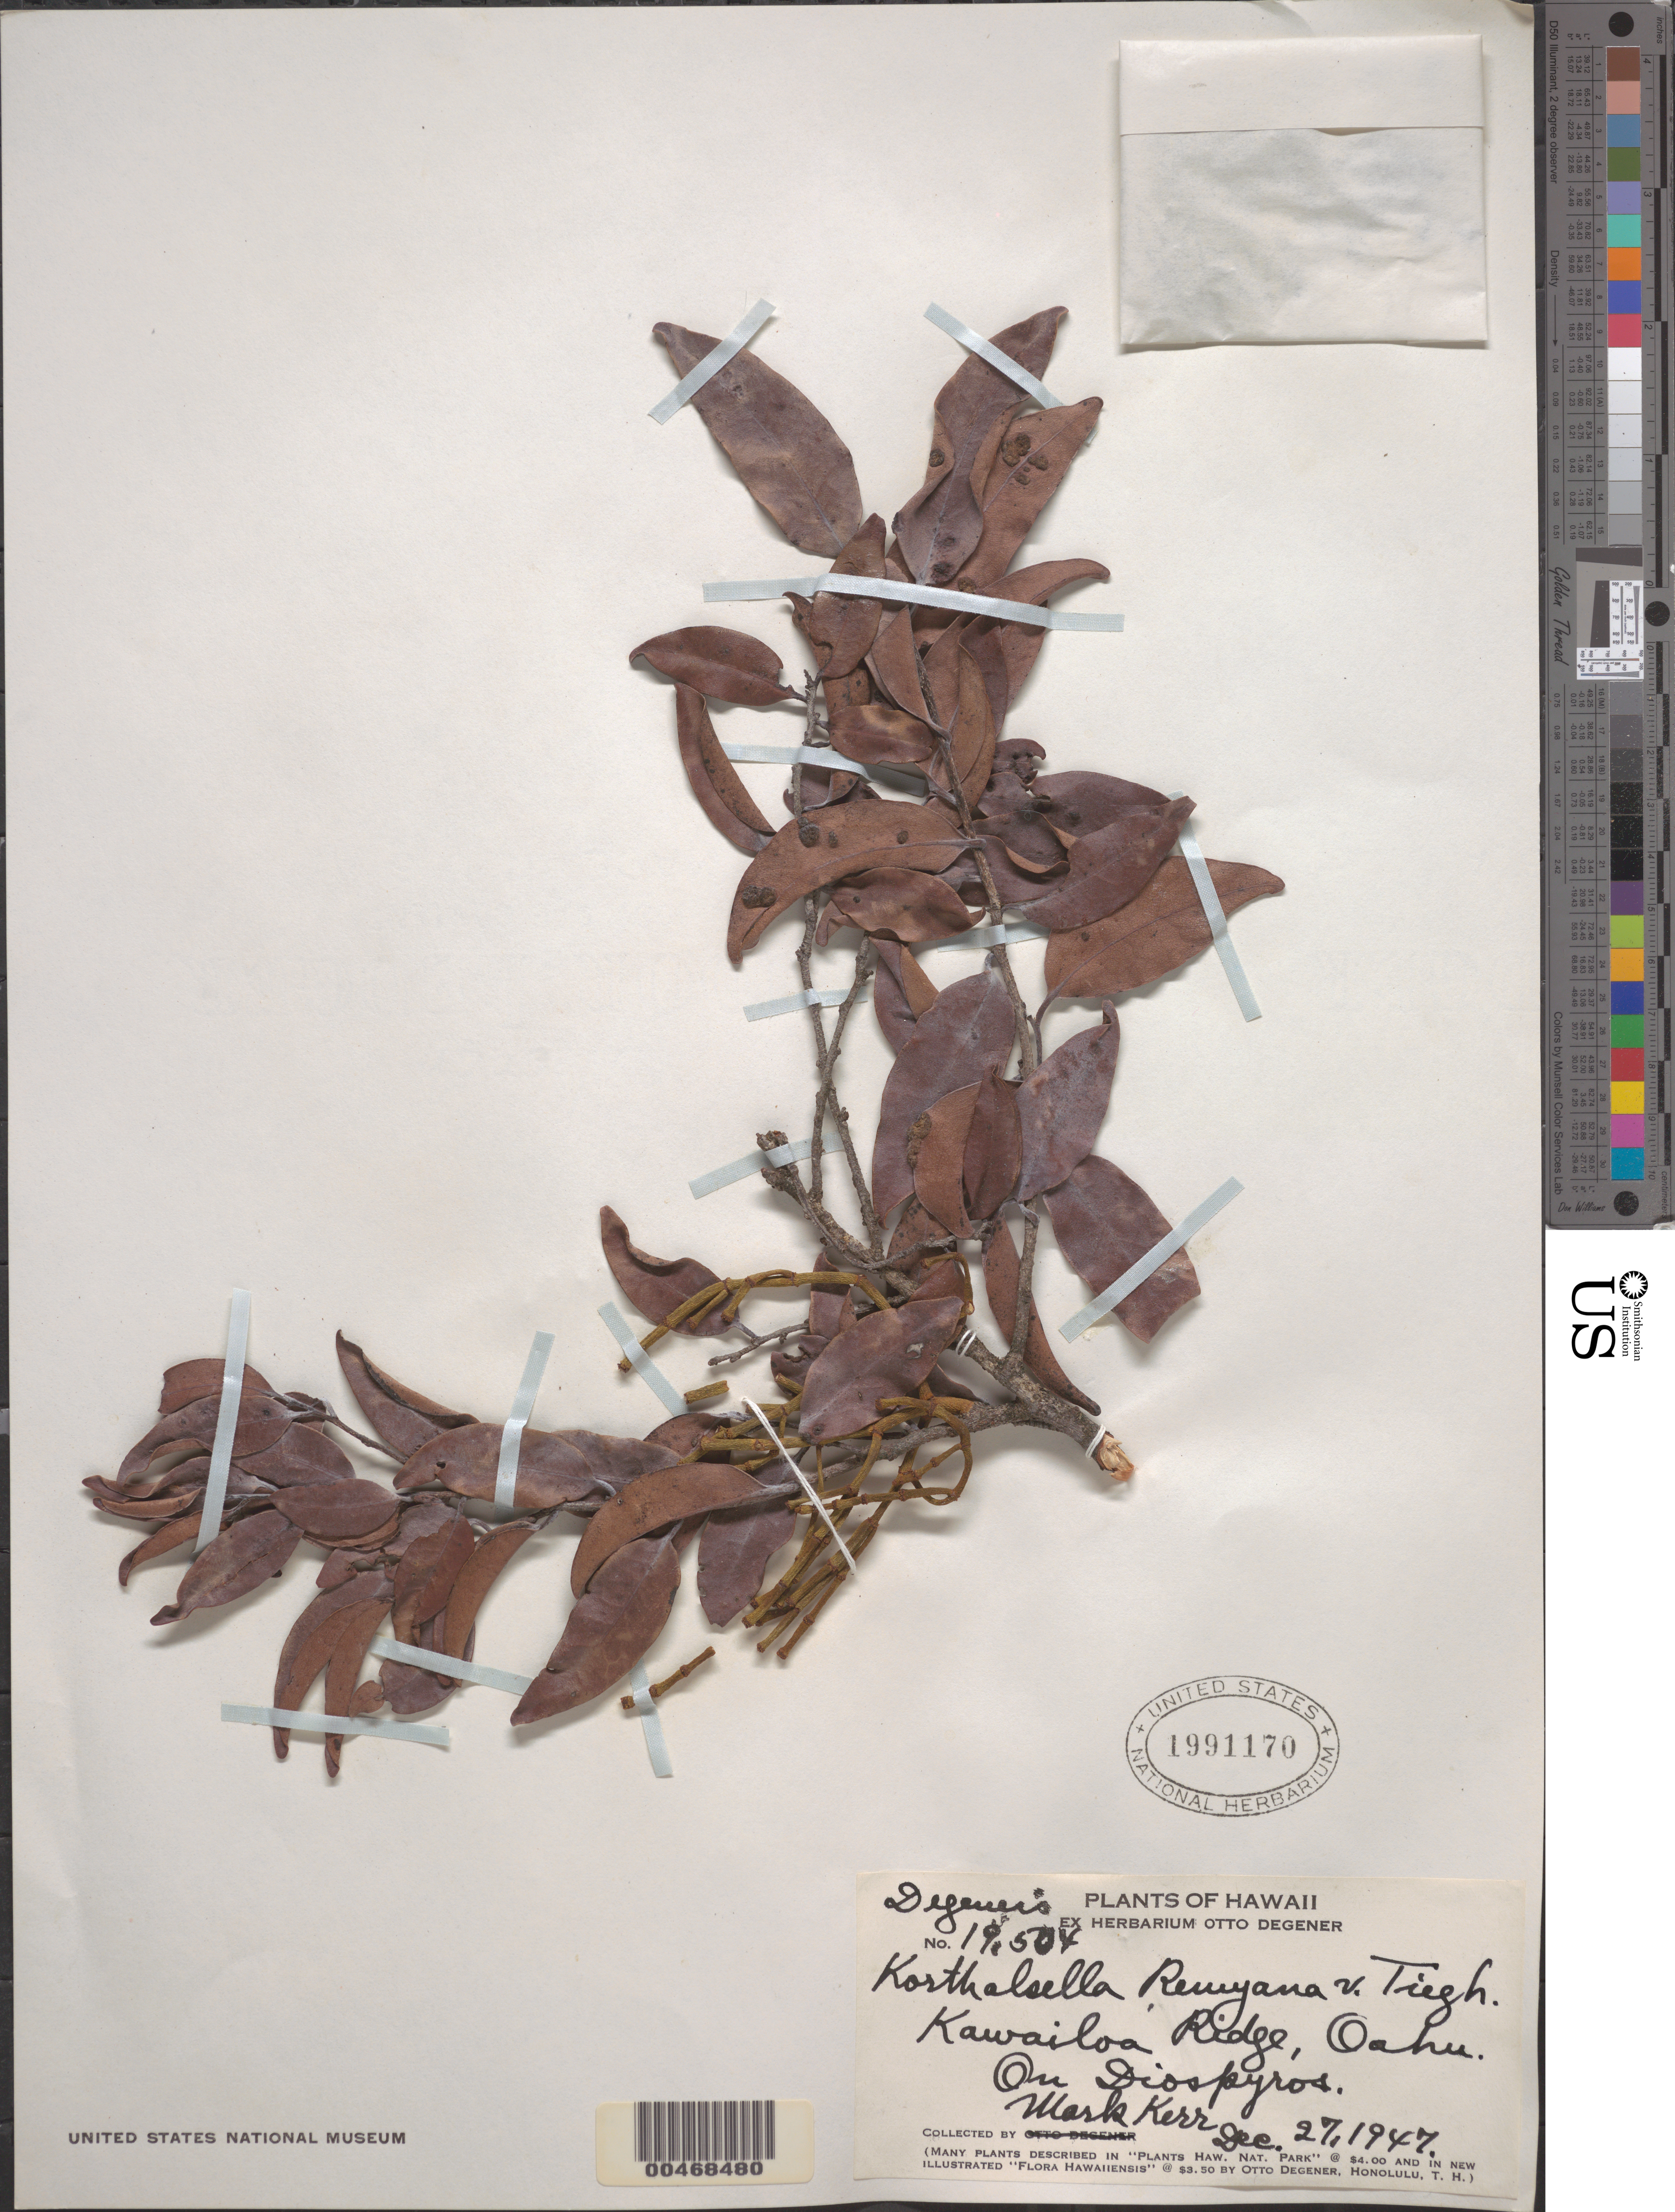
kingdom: Plantae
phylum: Tracheophyta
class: Magnoliopsida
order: Santalales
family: Viscaceae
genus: Korthalsella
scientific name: Korthalsella remyana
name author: Tiegh.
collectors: M. E. Kerr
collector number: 19504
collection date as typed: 27 Dec 1947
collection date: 1947-12-27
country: United States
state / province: Hawaii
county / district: Honolulu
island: Oahu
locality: Kawailoa Ridge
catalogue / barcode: US 1991170